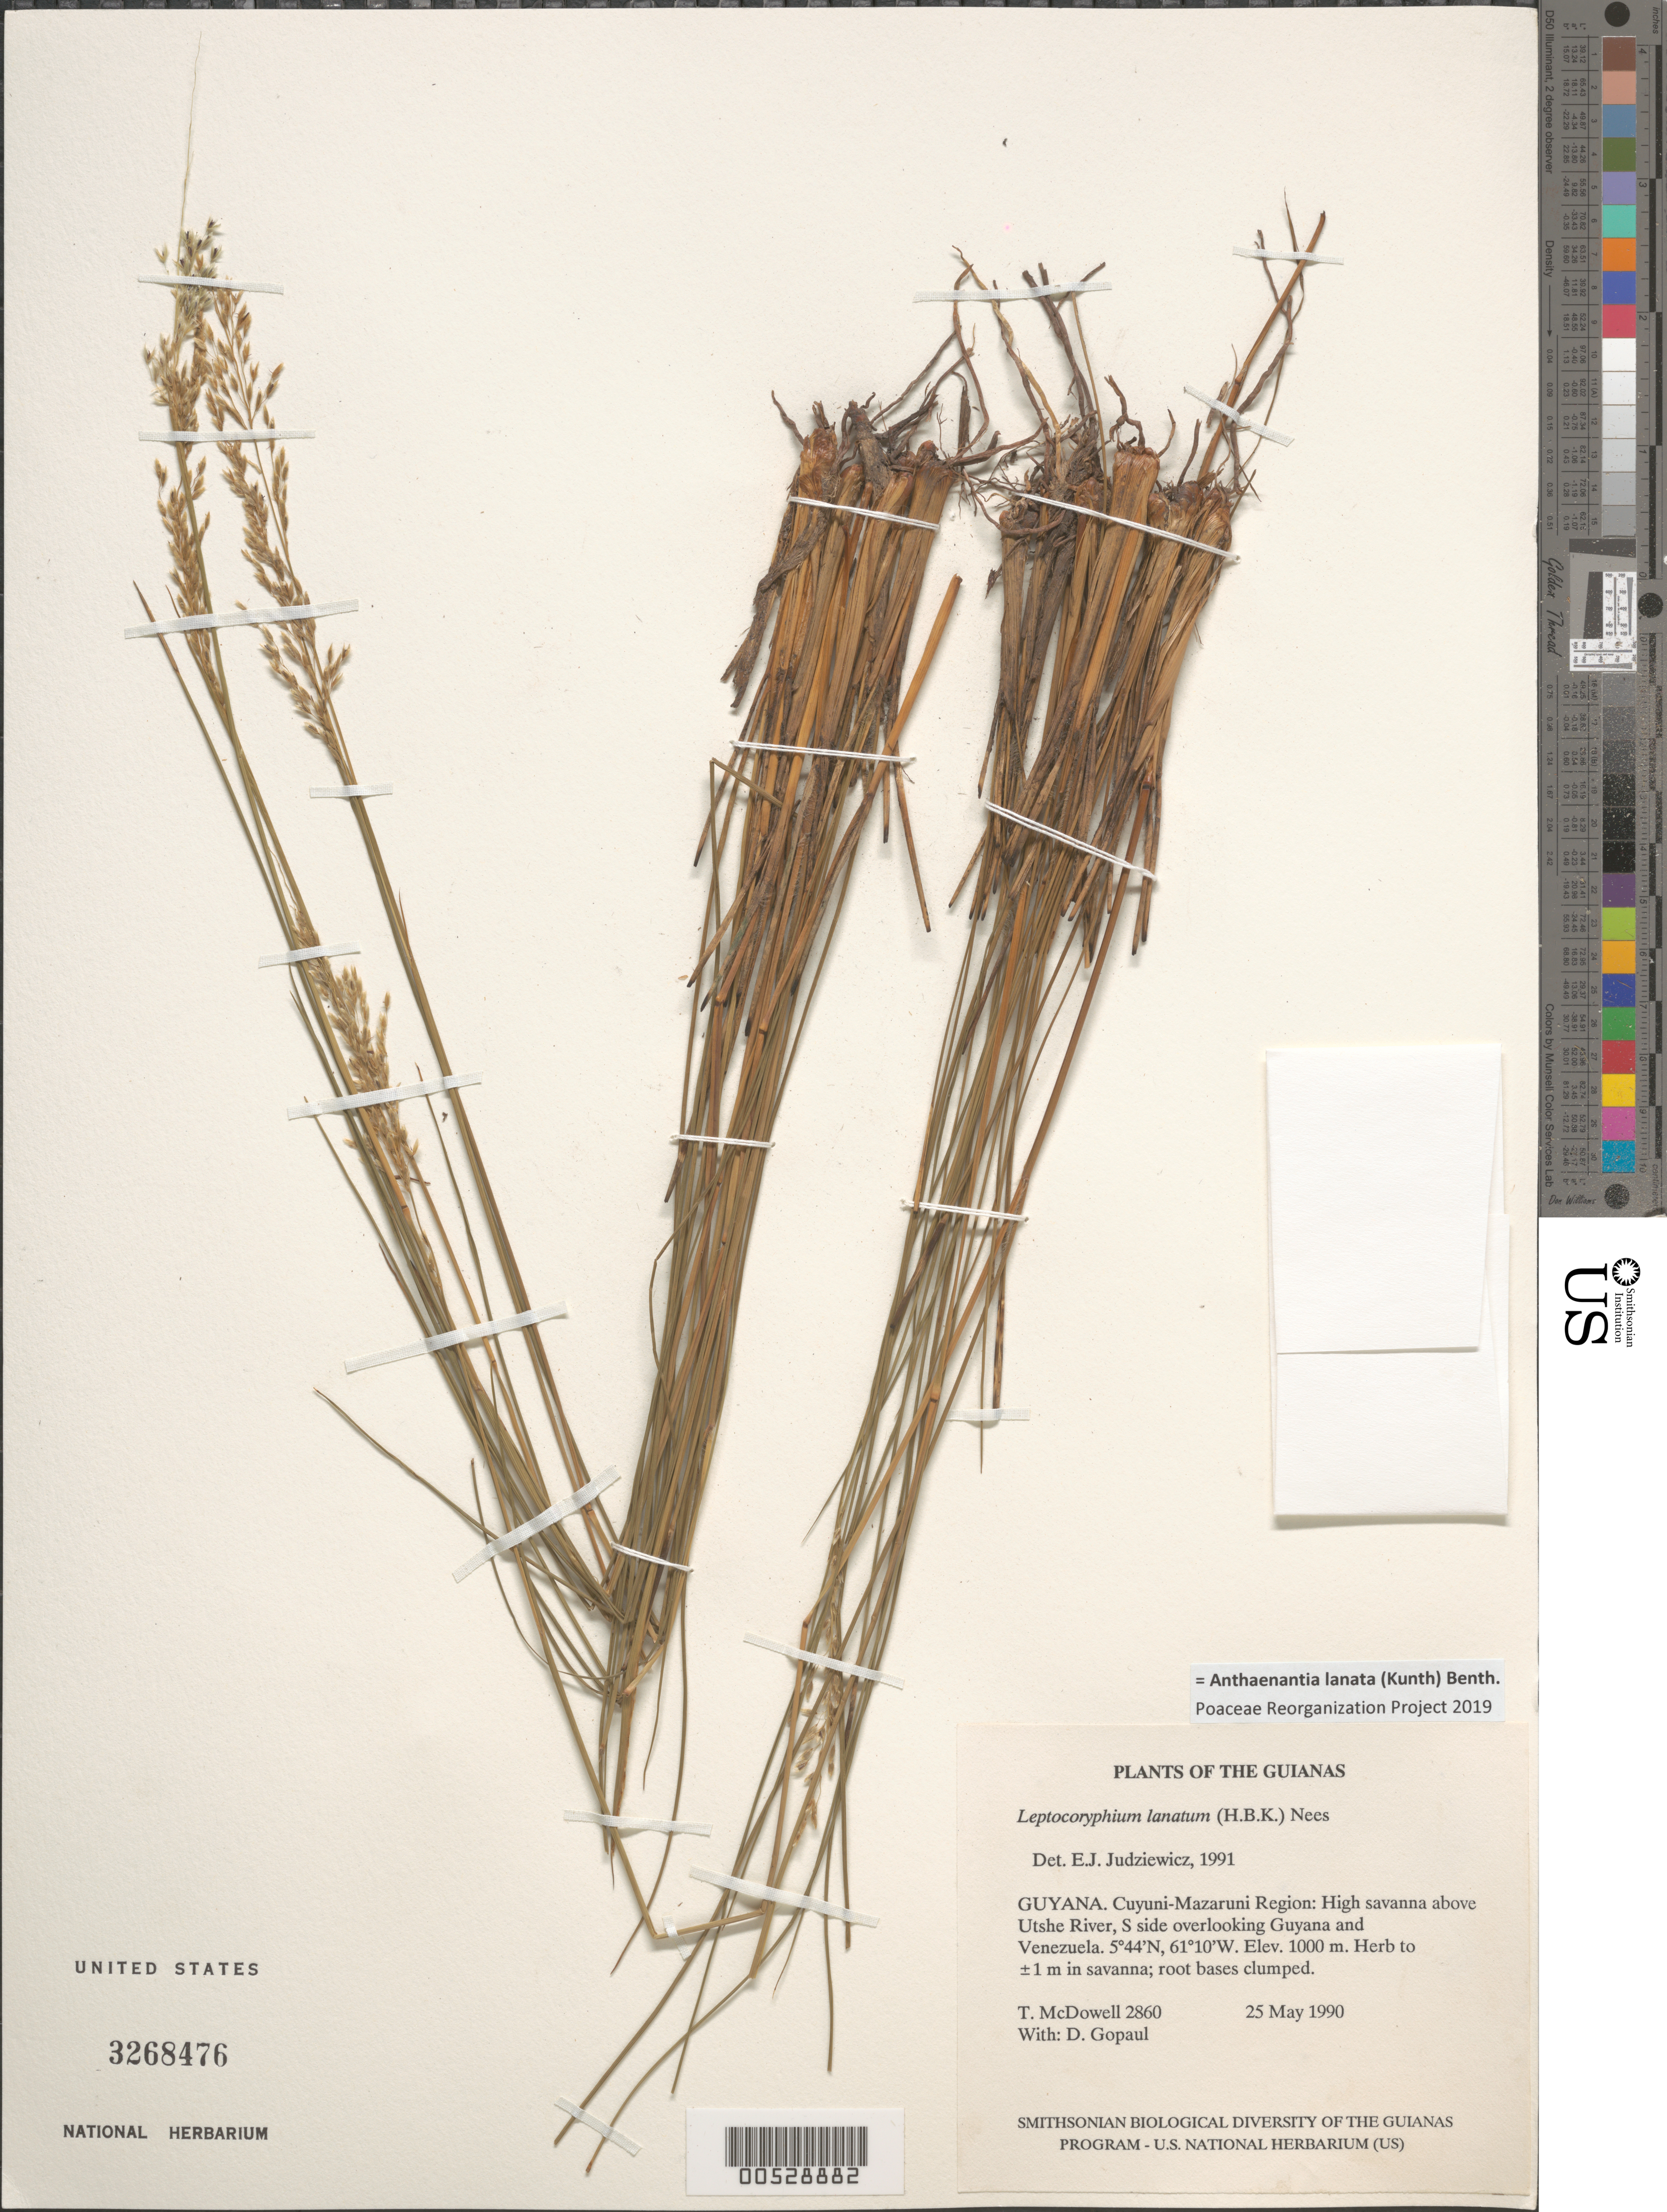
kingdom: Plantae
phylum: Tracheophyta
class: Liliopsida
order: Poales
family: Poaceae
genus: Leptocoryphium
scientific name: Leptocoryphium lanatum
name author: (Kunth) Nees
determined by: Judziewicz, E. J.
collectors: T. McDowell & D. Gopaul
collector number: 2860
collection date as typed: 25 May 1990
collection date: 1990-05-25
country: Guyana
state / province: Cuyuni-Mazaruni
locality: Utshi River, south side overlooking Guyana & Venezuela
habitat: High savanna above river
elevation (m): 1000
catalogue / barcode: US 3268476